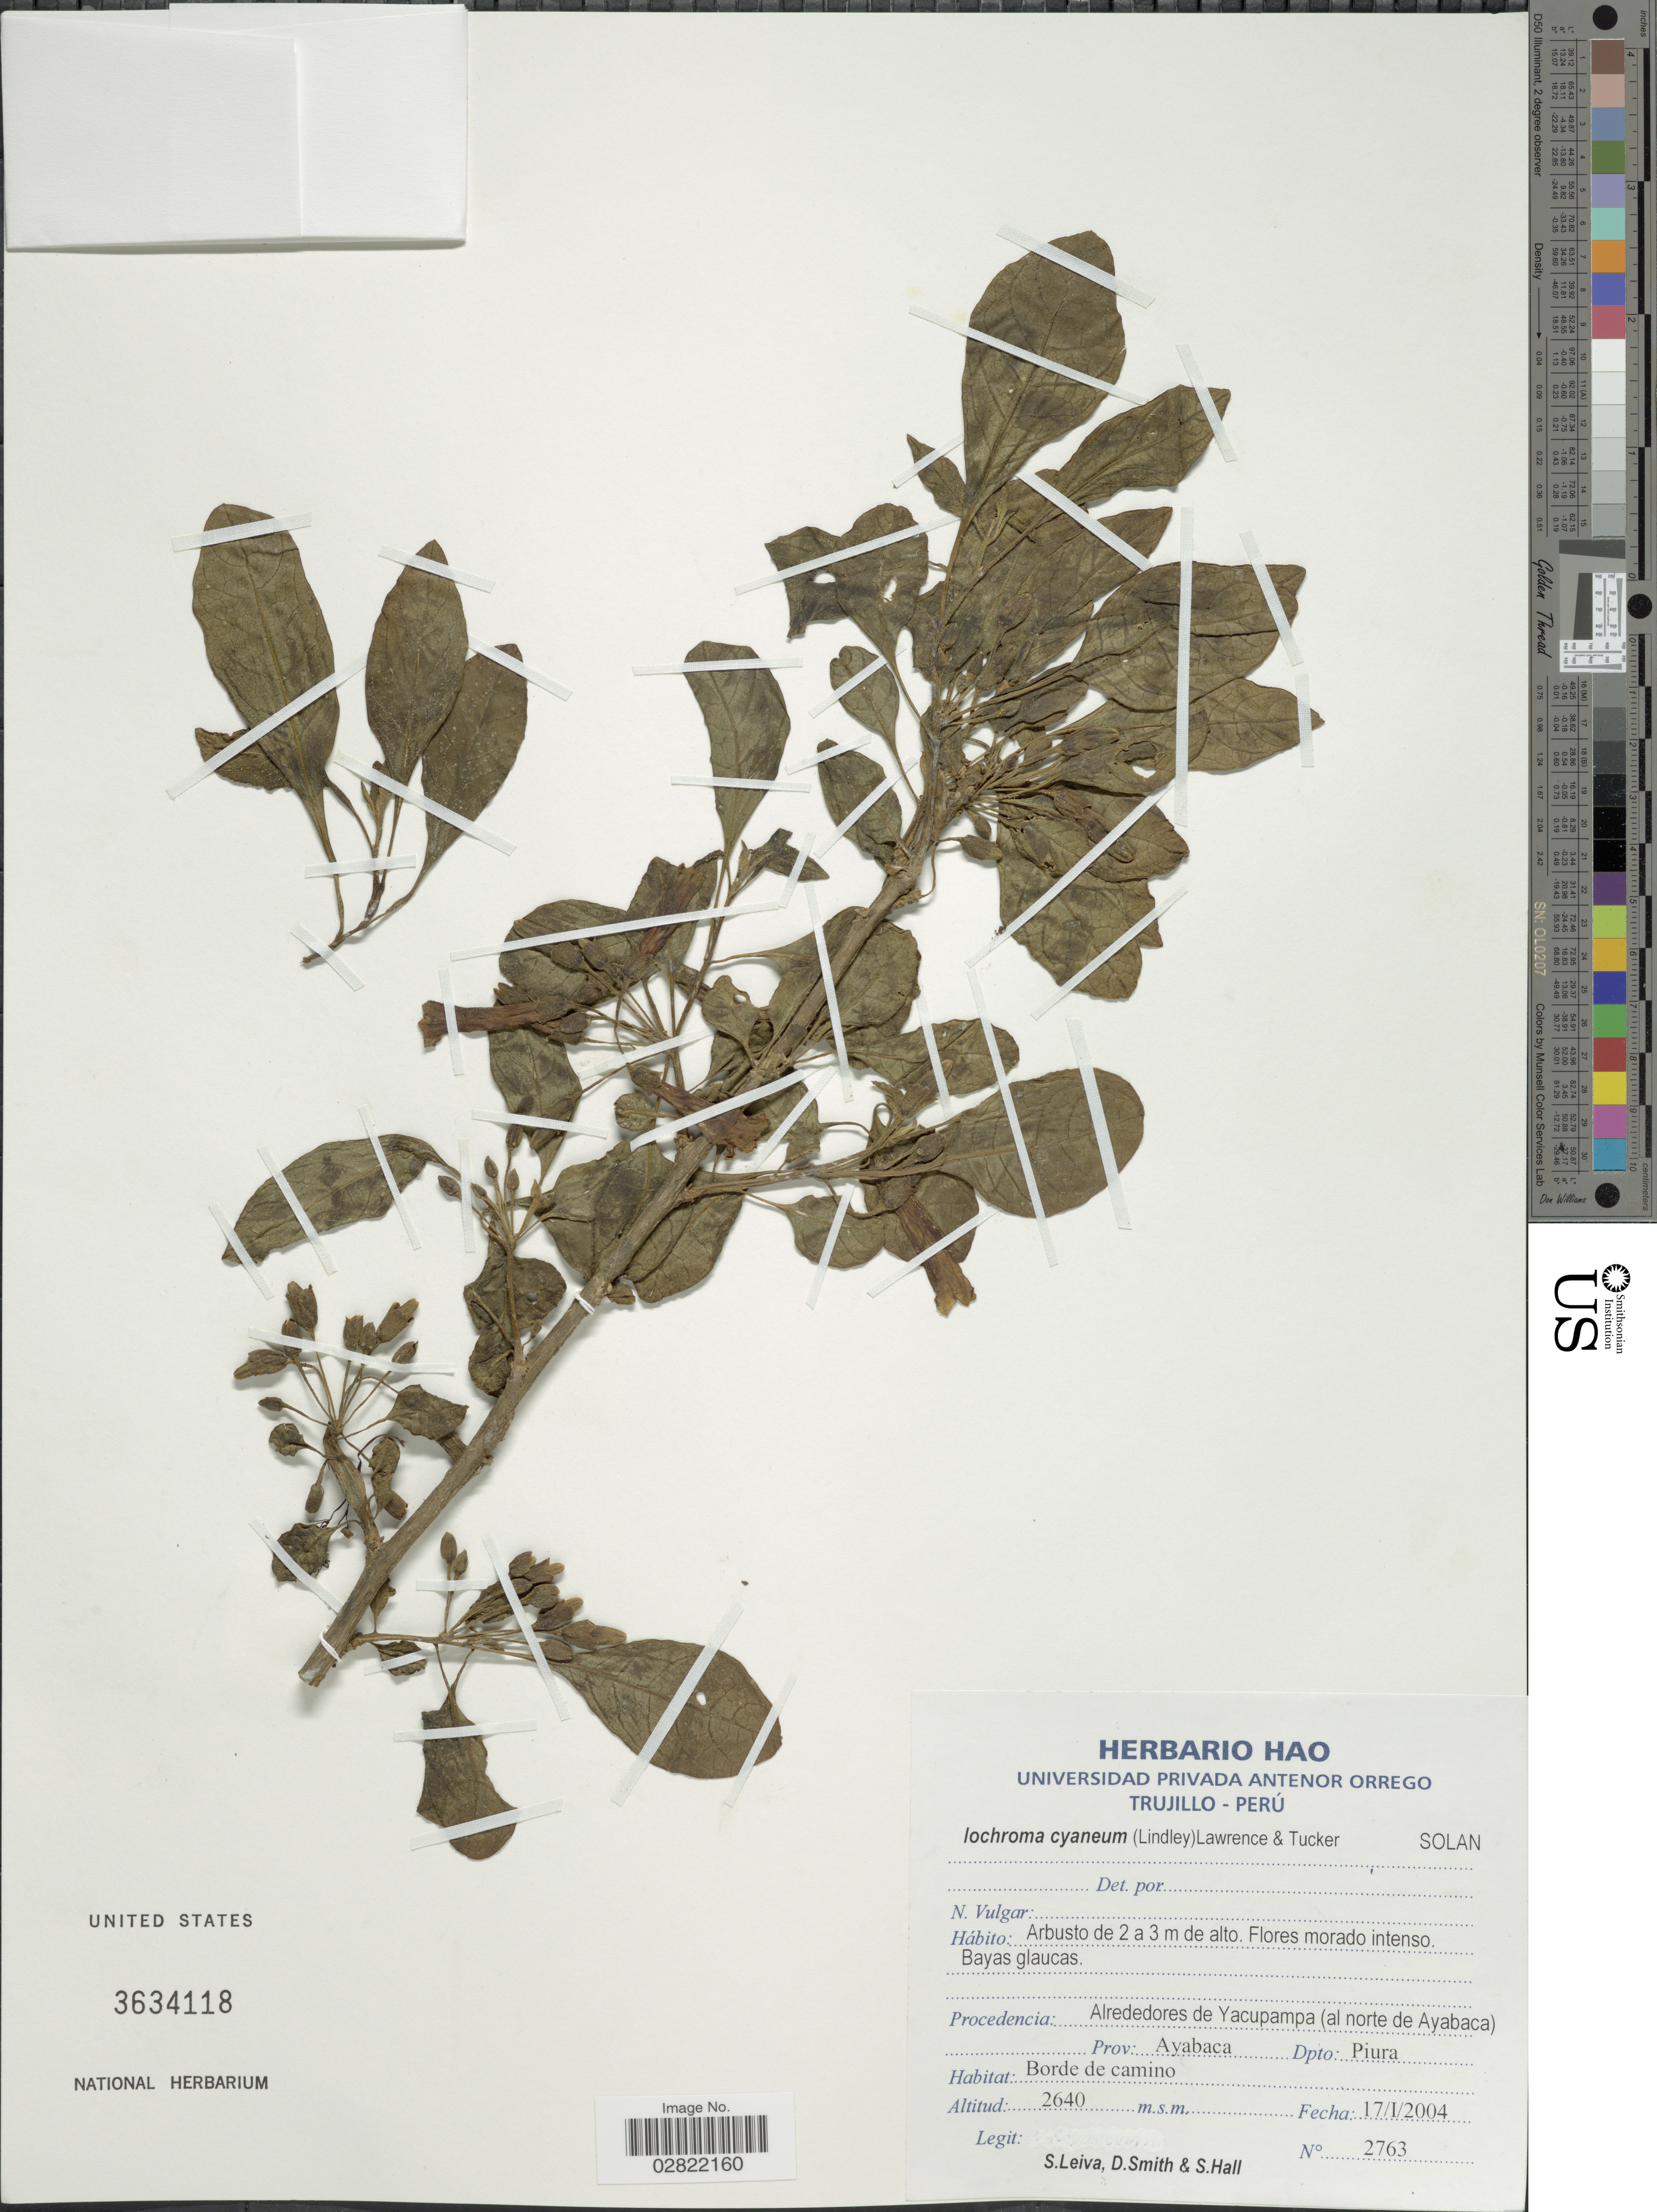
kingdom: Plantae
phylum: Tracheophyta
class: Magnoliopsida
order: Solanales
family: Solanaceae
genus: Iochroma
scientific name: Iochroma cyaneum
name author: (Lindl.) Lawr. & J.M. Tucker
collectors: S. Leiva, D. Smith & S. Hall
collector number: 2763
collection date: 2004-01-17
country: Peru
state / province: Piura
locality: Procedencia: Alrededores de Yacupampa (al norte de Ayabaca) Prov.: Ayabaca, Dpto.: Piura.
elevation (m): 2640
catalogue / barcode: US 3634118